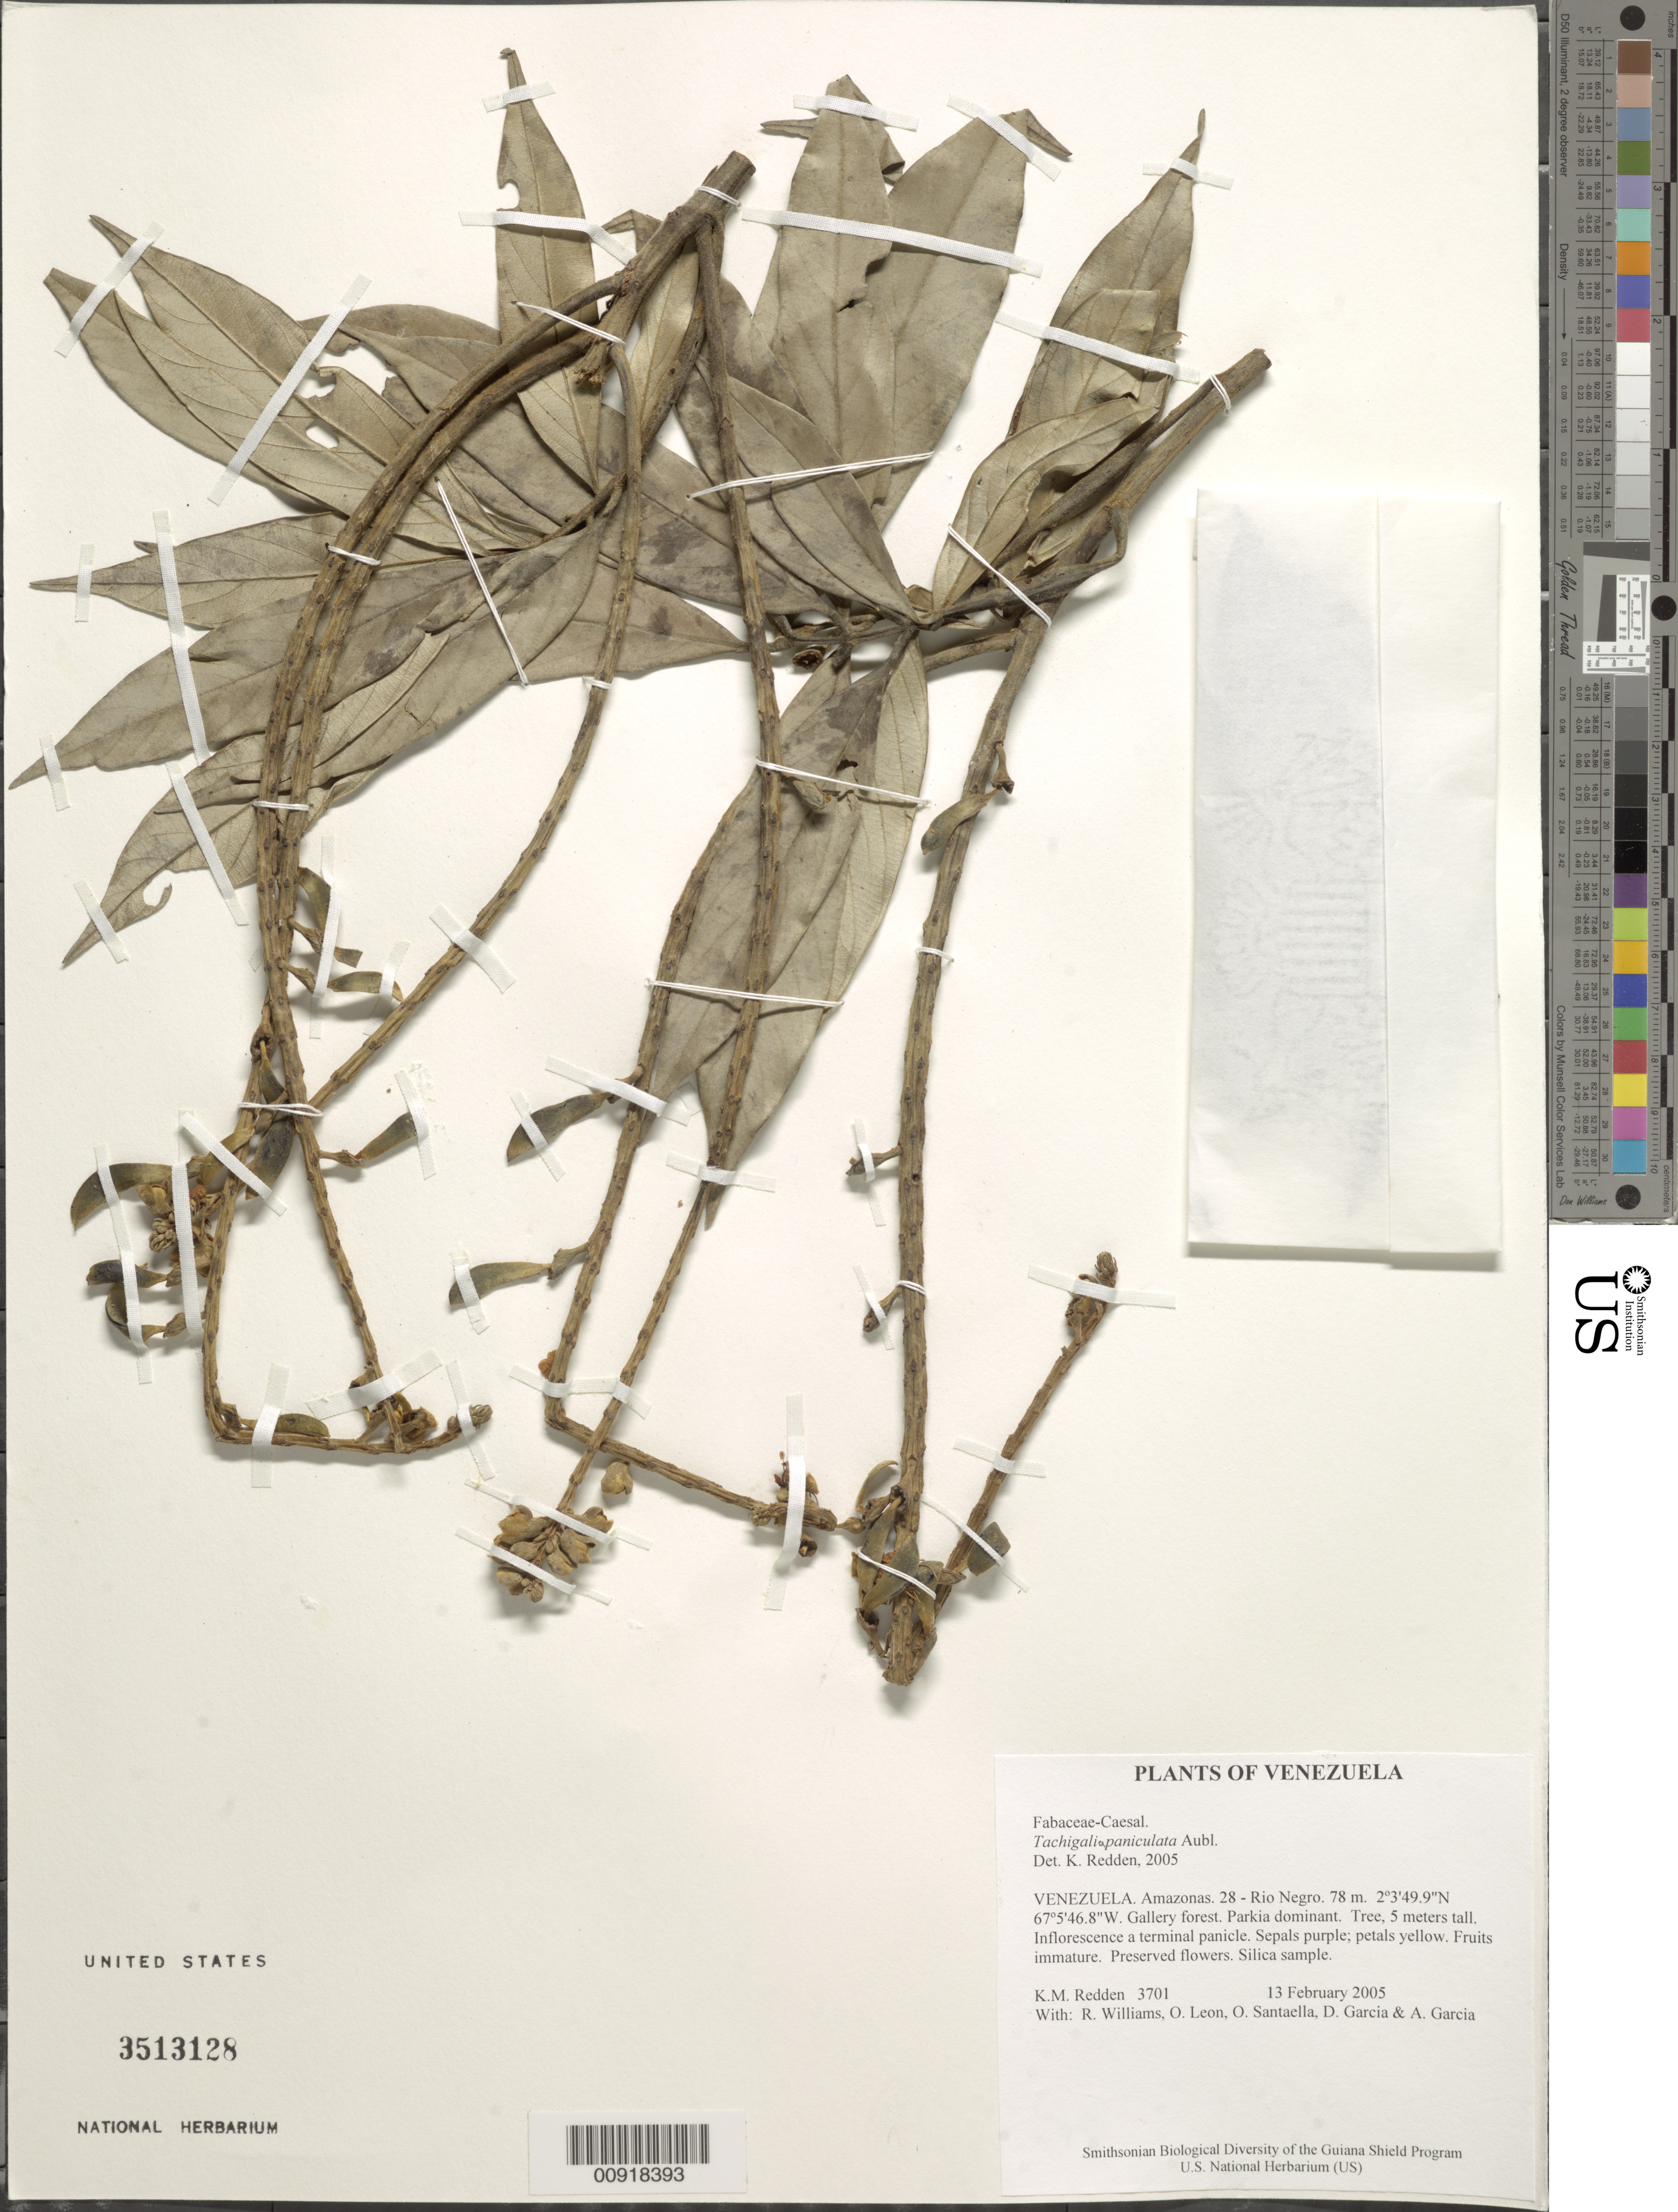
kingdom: Plantae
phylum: Tracheophyta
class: Magnoliopsida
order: Fabales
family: Fabaceae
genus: Tachigali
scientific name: Tachigali paniculata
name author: Aubl.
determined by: Redden, K. M.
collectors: K. M. Redden, R. Williams, O. León, O. Santaella, D. Garcia & A. Garcia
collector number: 3701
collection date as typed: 13 February 2005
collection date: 2005-02-13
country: Venezuela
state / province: Amazonas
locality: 28 - Rio Negro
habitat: Gallery forest. Parkia dominant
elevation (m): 78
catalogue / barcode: US 3513128